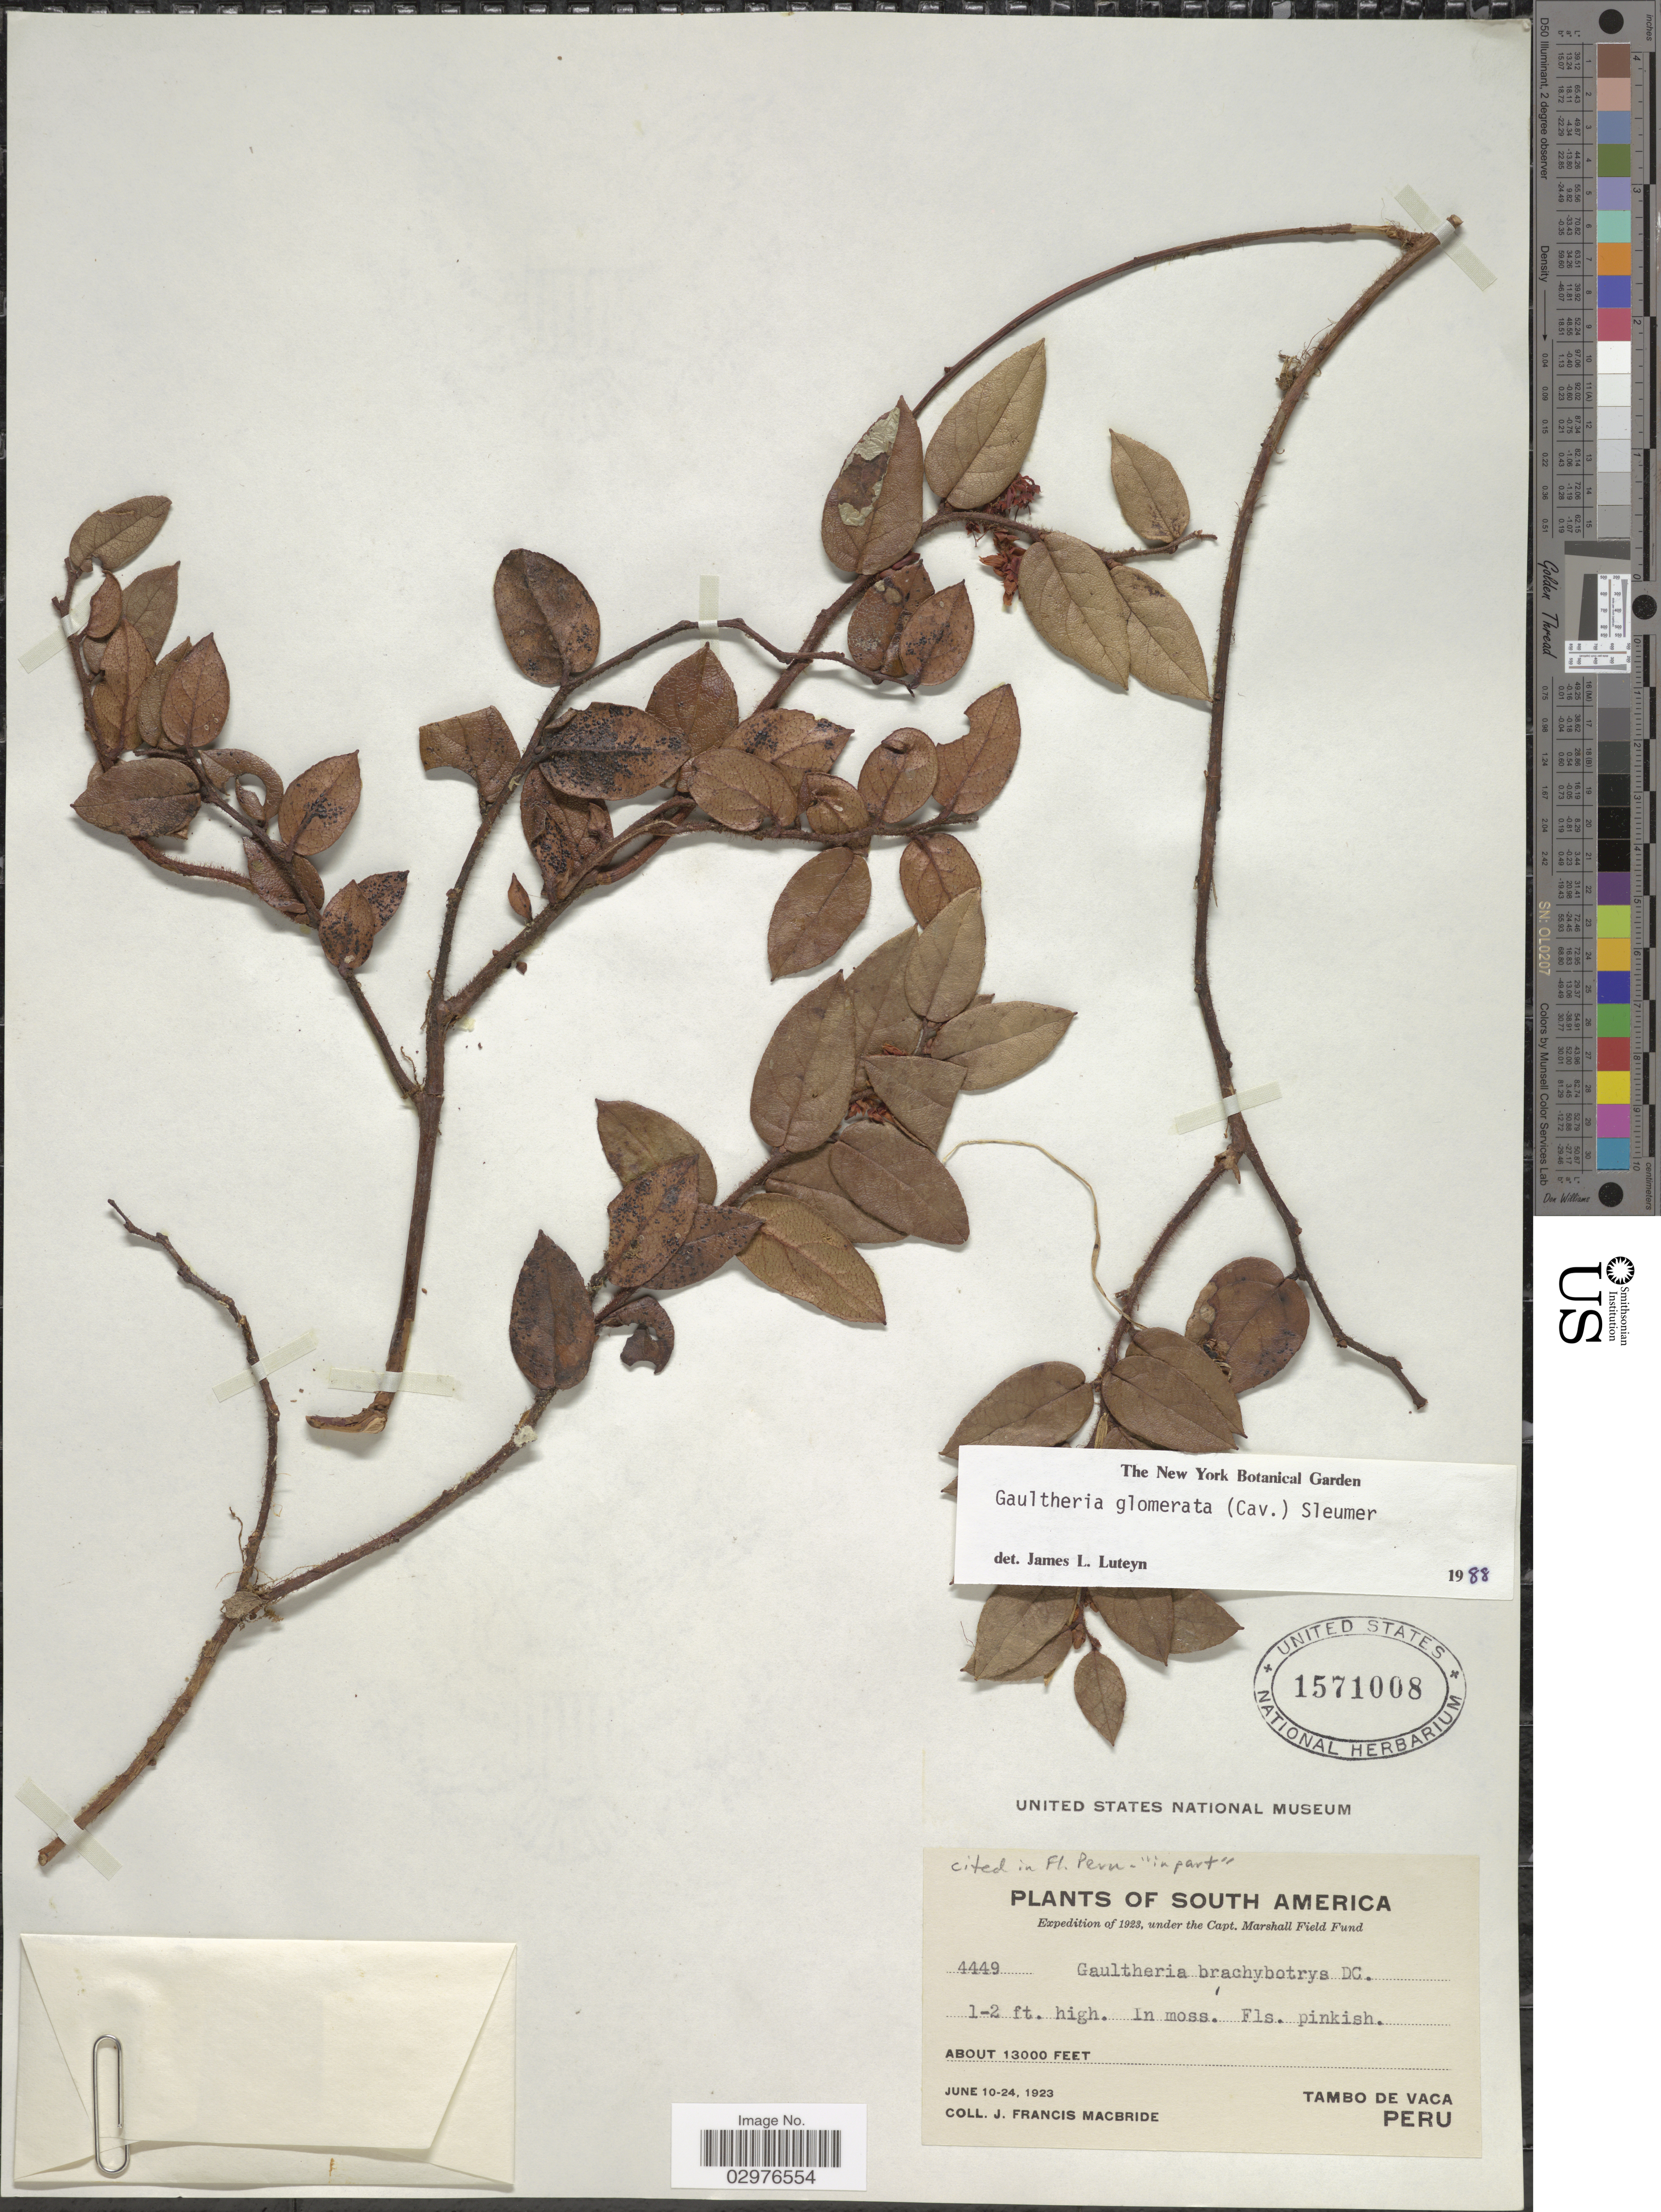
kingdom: Plantae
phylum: Tracheophyta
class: Magnoliopsida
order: Ericales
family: Ericaceae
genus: Gaultheria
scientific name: Gaultheria glomerata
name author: (Cav.) Sleumer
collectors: J. F. Macbride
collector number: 4449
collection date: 1923-06-10/1923-06-24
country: Peru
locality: Tambo de Vaca.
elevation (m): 3962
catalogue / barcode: US 1571008